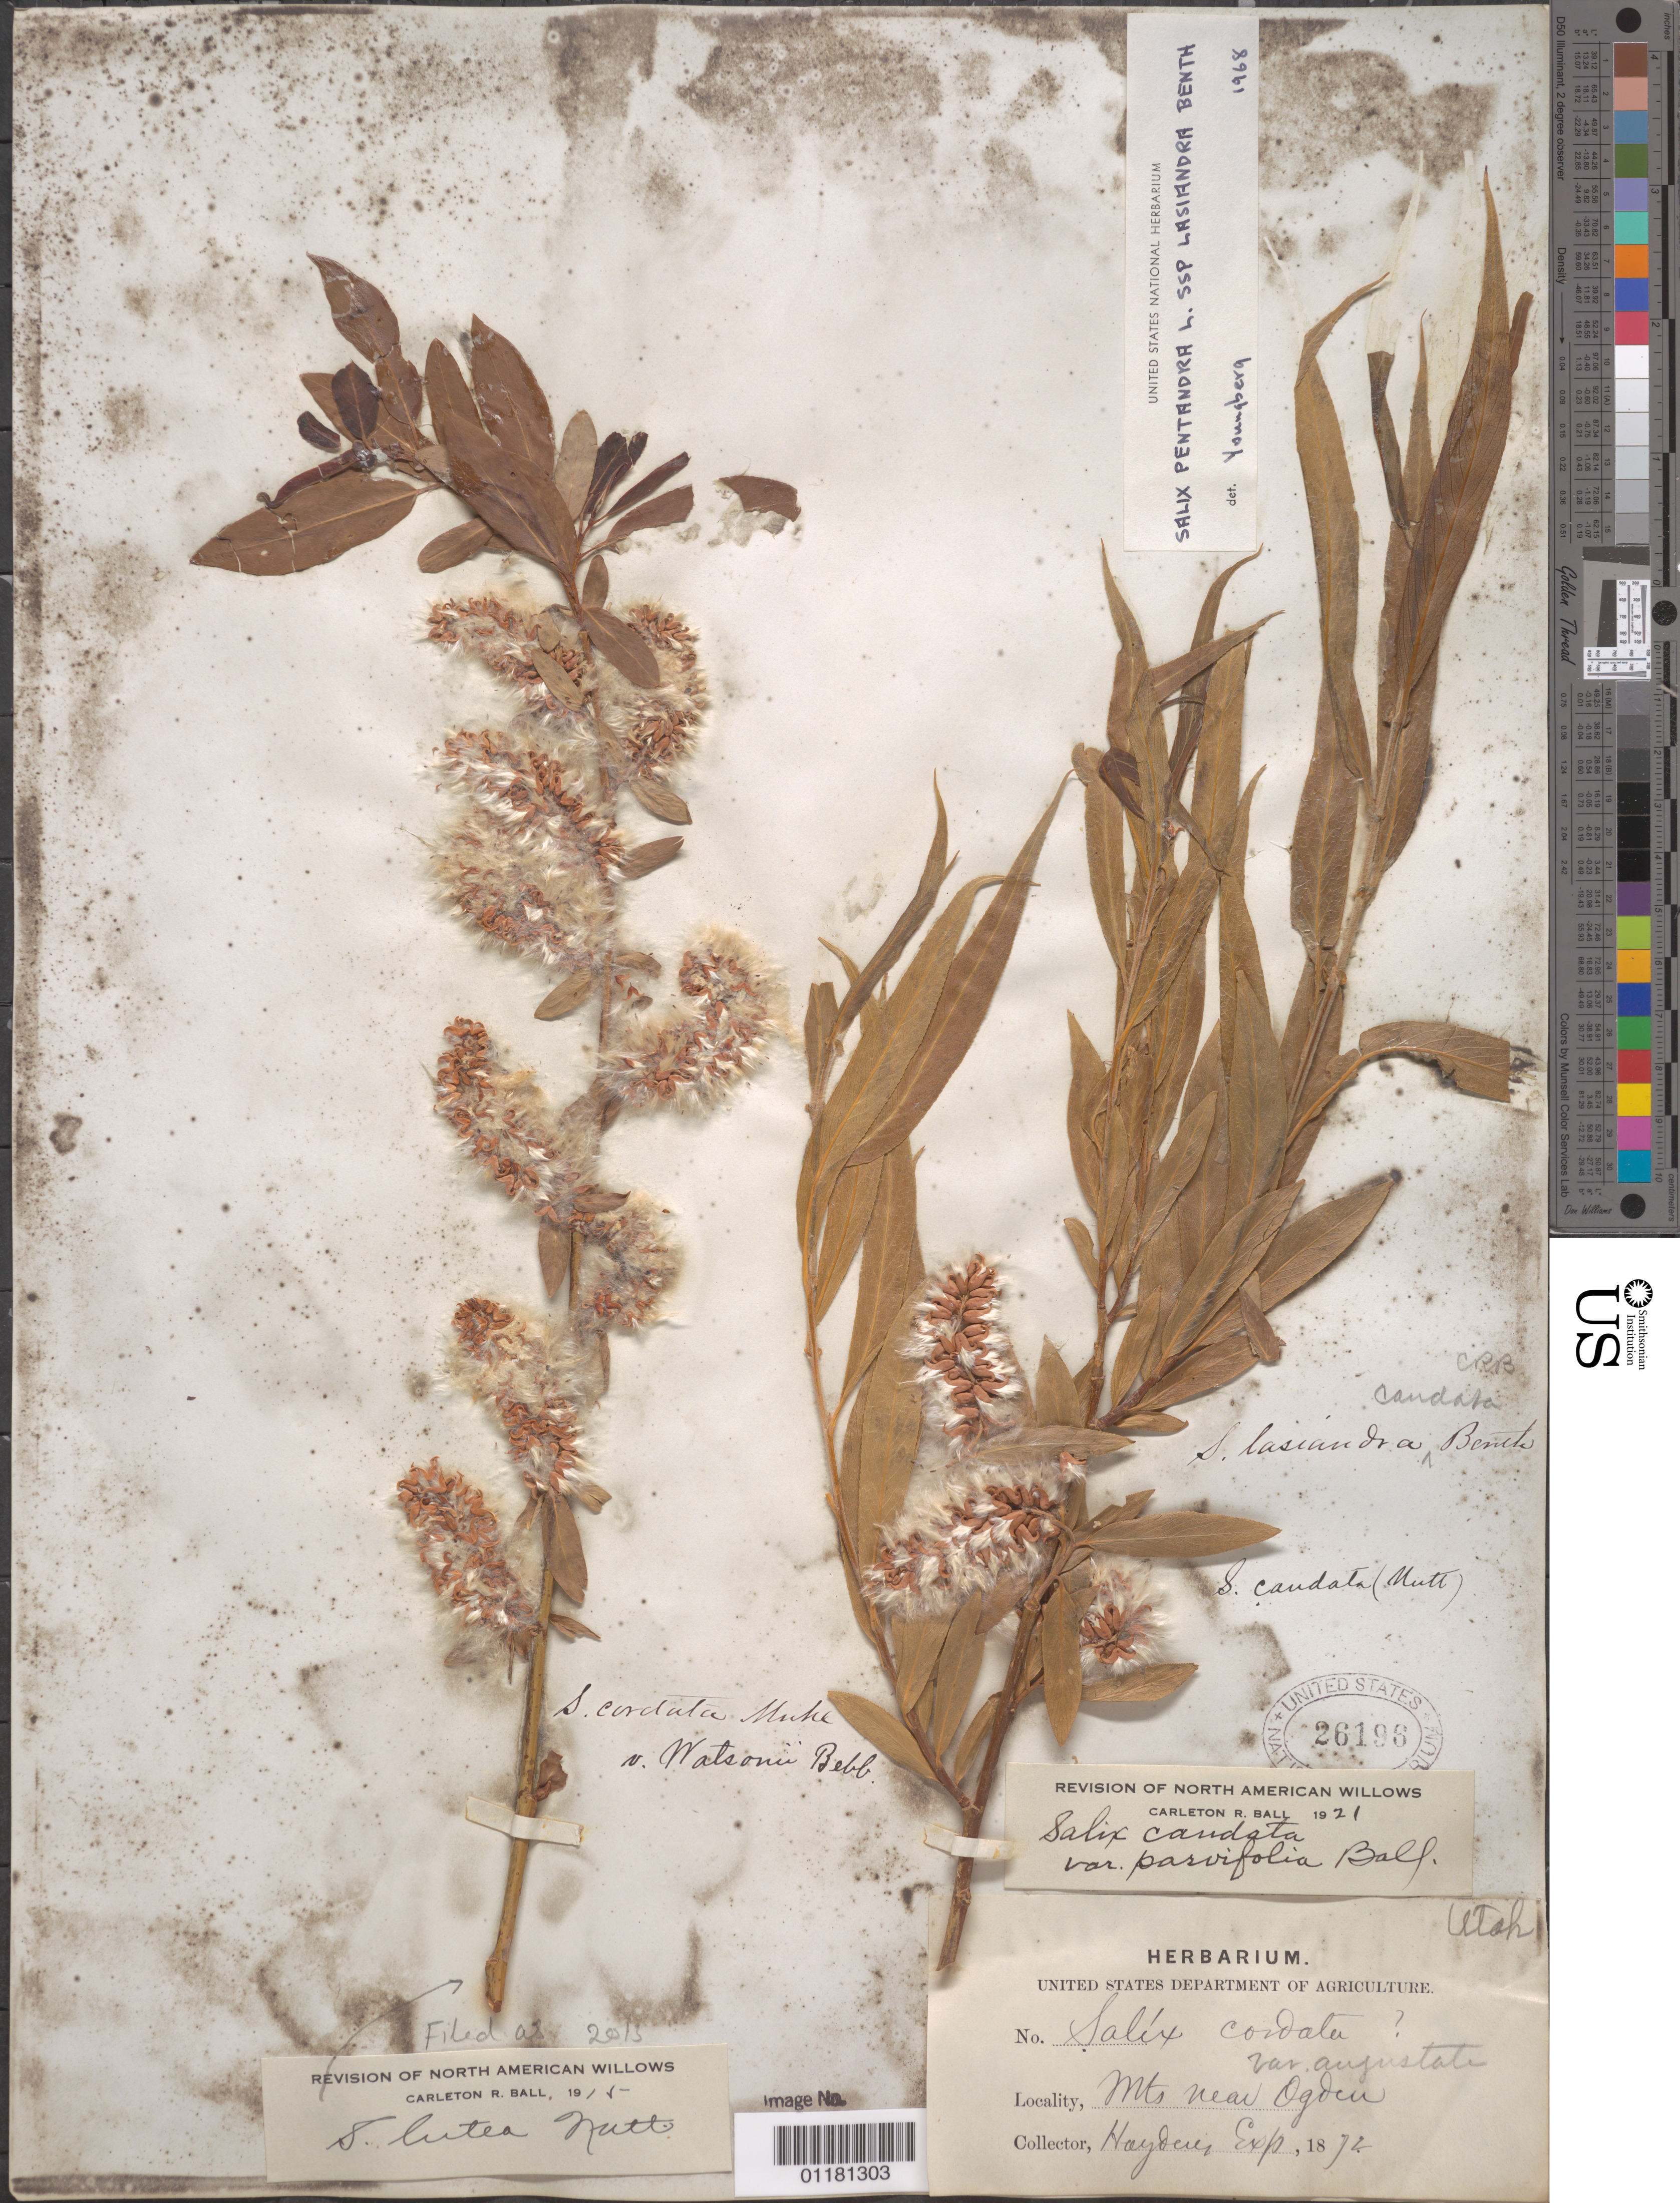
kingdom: Plantae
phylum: Tracheophyta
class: Magnoliopsida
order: Malpighiales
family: Salicaceae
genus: Salix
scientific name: Salix lutea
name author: Nutt.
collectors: -- Hayden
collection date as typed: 1872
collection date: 1872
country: United States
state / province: Utah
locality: Mountains near Ogden.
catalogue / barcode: US 26196